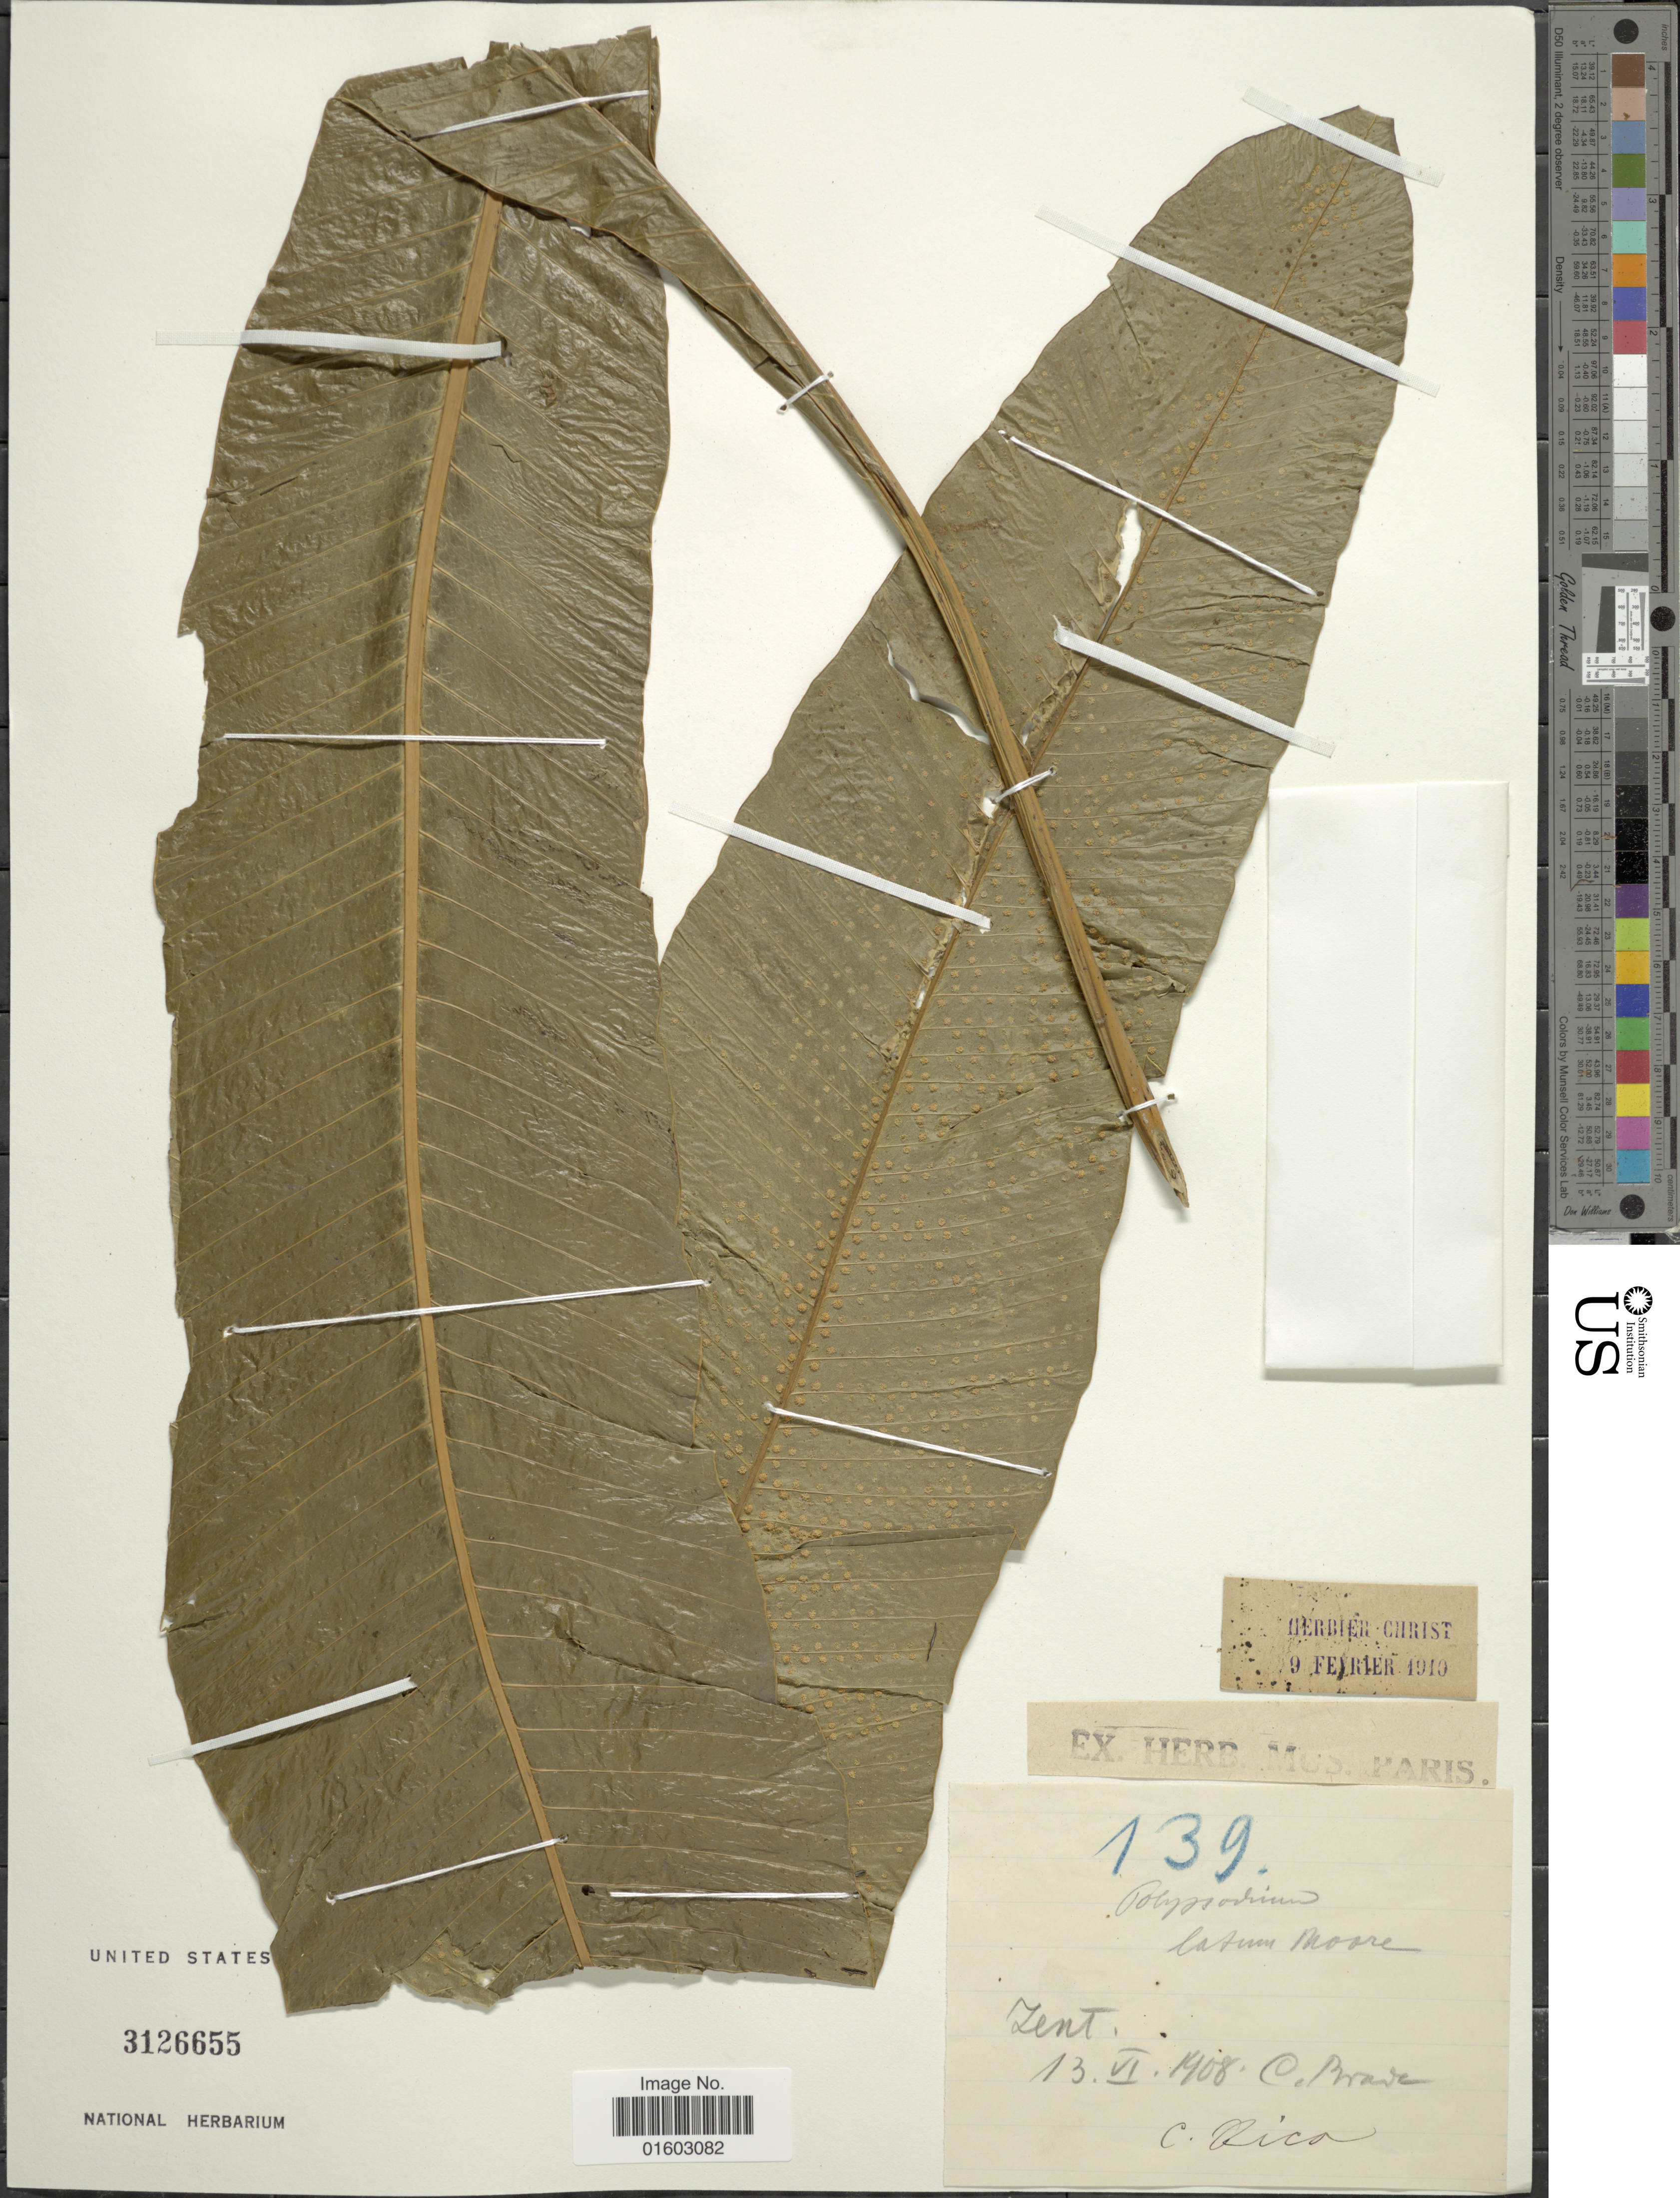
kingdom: Plantae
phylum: Tracheophyta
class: Polypodiopsida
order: Polypodiales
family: Polypodiaceae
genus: Campyloneurum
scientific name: Campyloneurum latum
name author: T. Moore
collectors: C. Brade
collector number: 139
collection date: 1908-06-13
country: Costa Rica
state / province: Limón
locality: Zent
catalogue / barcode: US 3126655